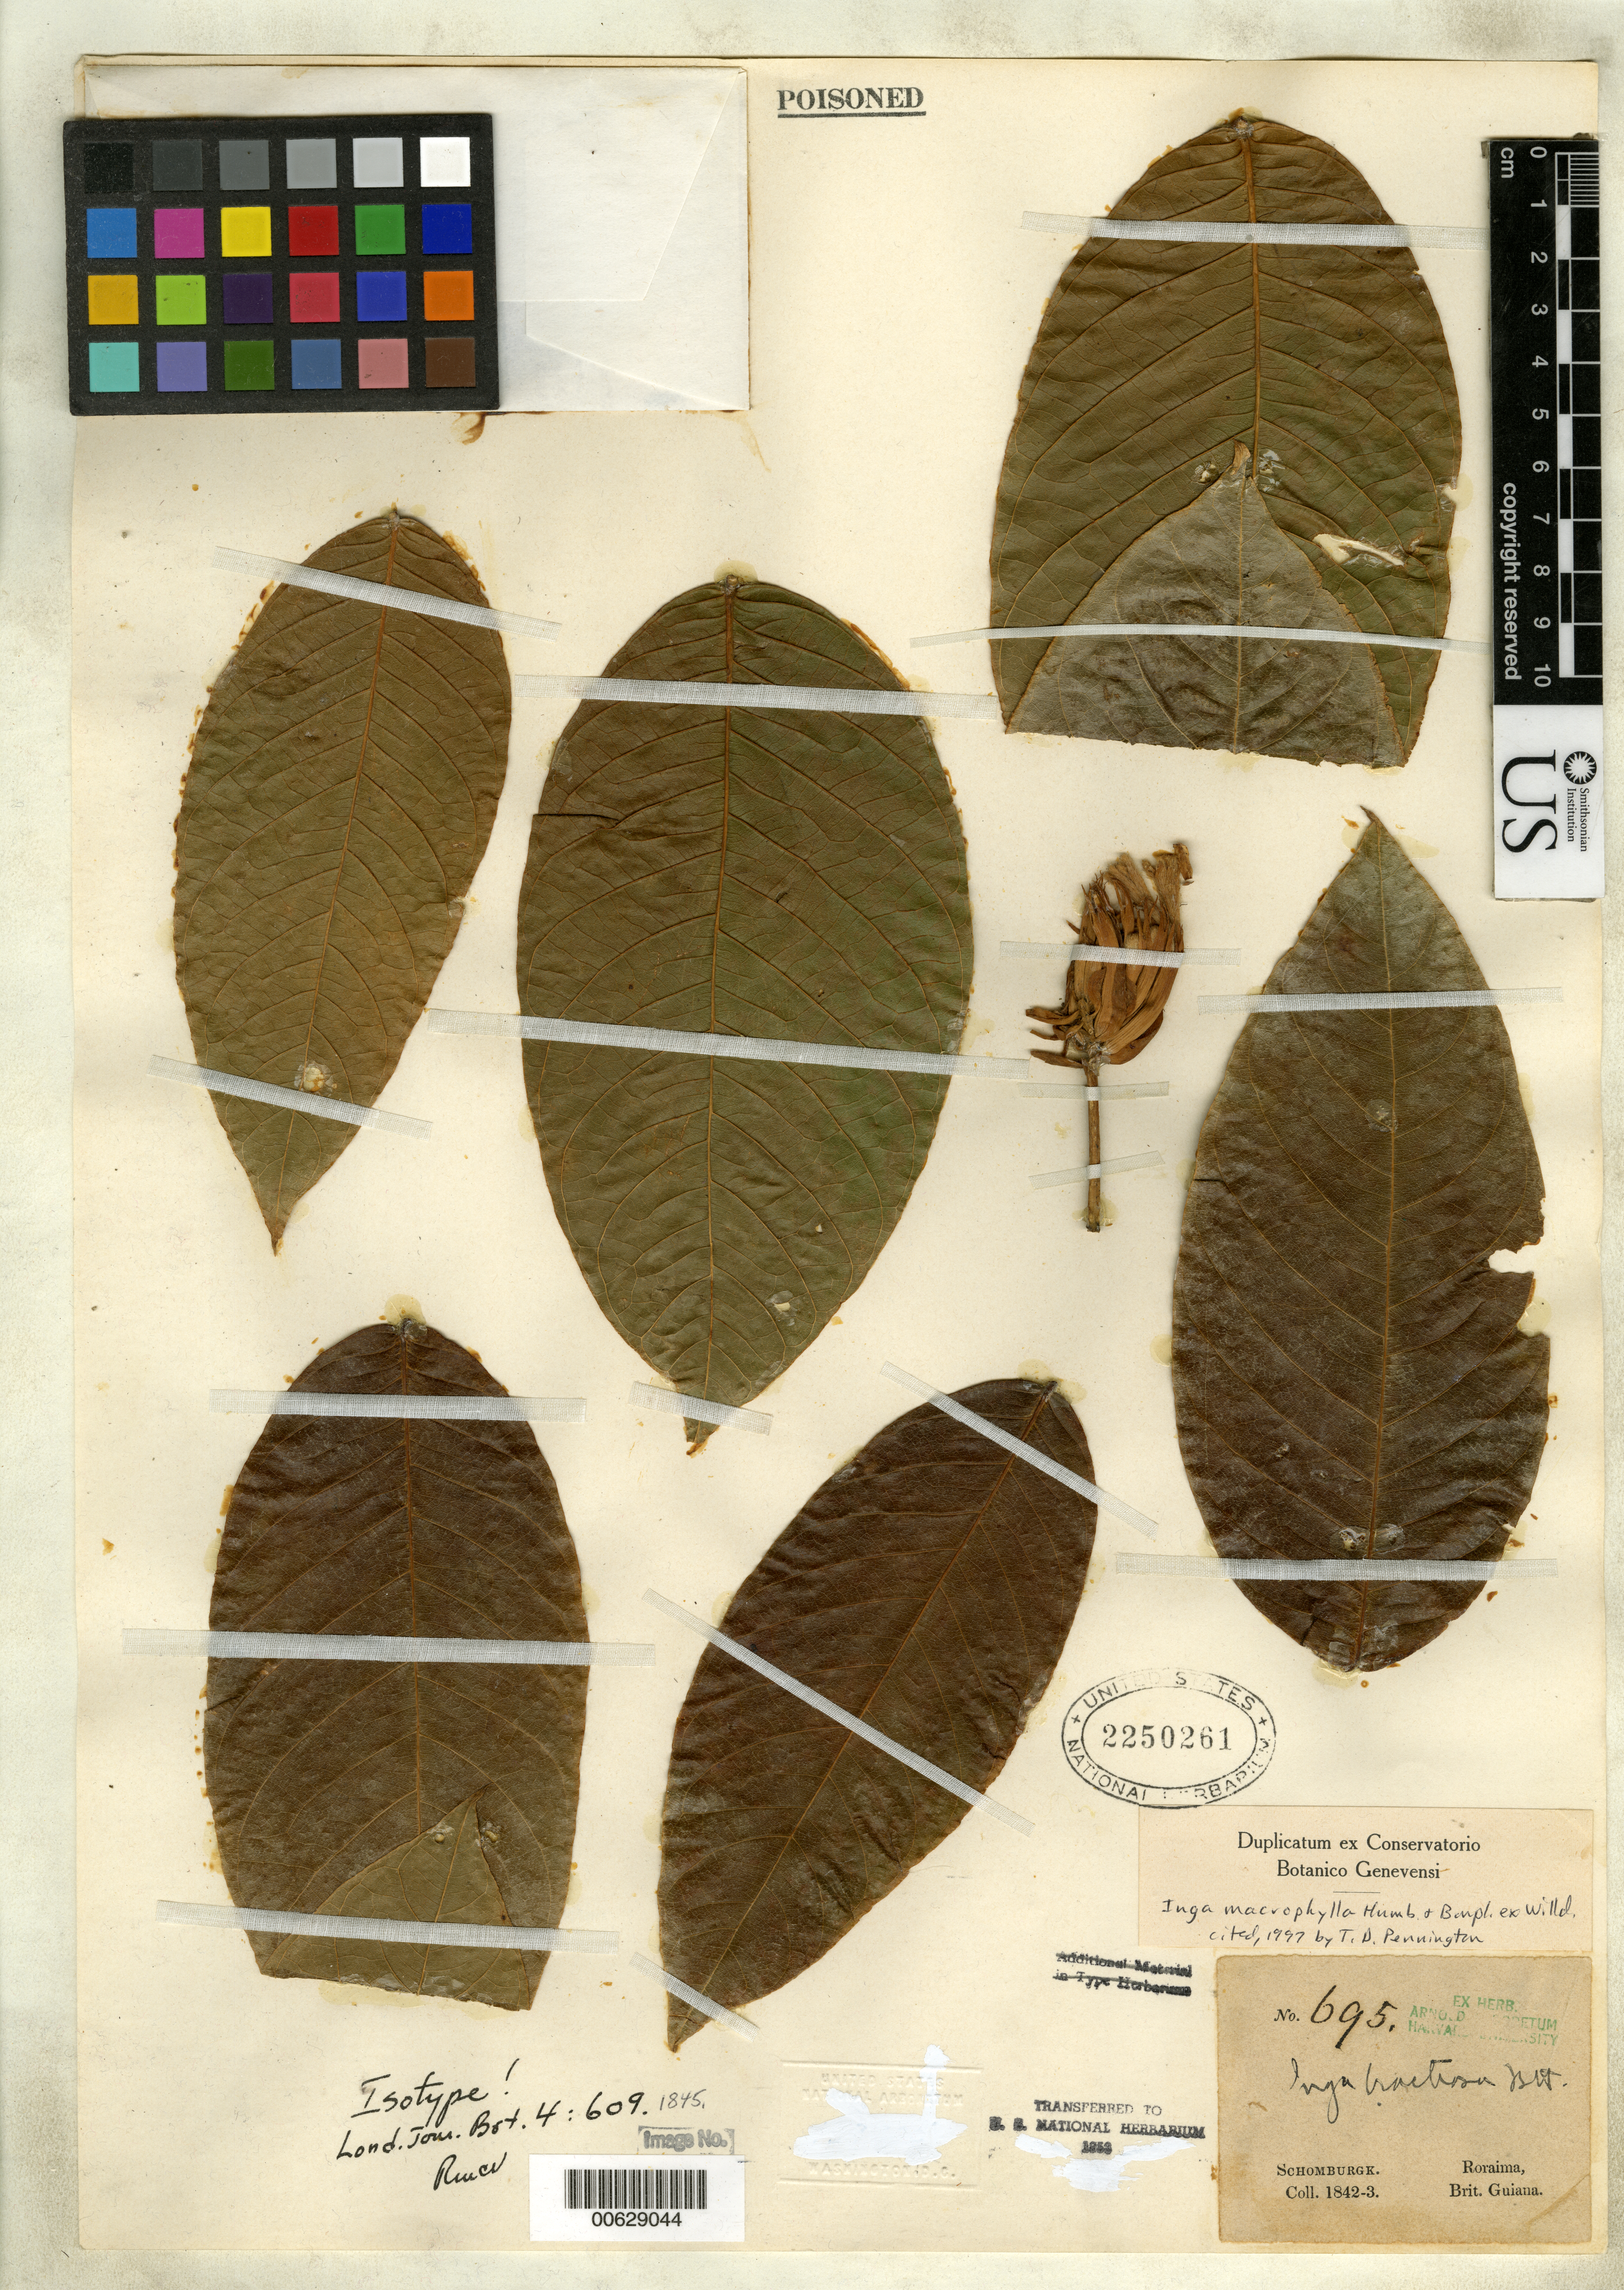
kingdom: Plantae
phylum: Tracheophyta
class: Magnoliopsida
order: Fabales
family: Fabaceae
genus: Inga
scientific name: Inga bracteosa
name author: Benth.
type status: Isotype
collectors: M. R. Schomburgk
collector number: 695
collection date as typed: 1842 to -- --- 1843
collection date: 1842/1843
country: Guyana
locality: Roraima.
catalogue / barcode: US 2250261